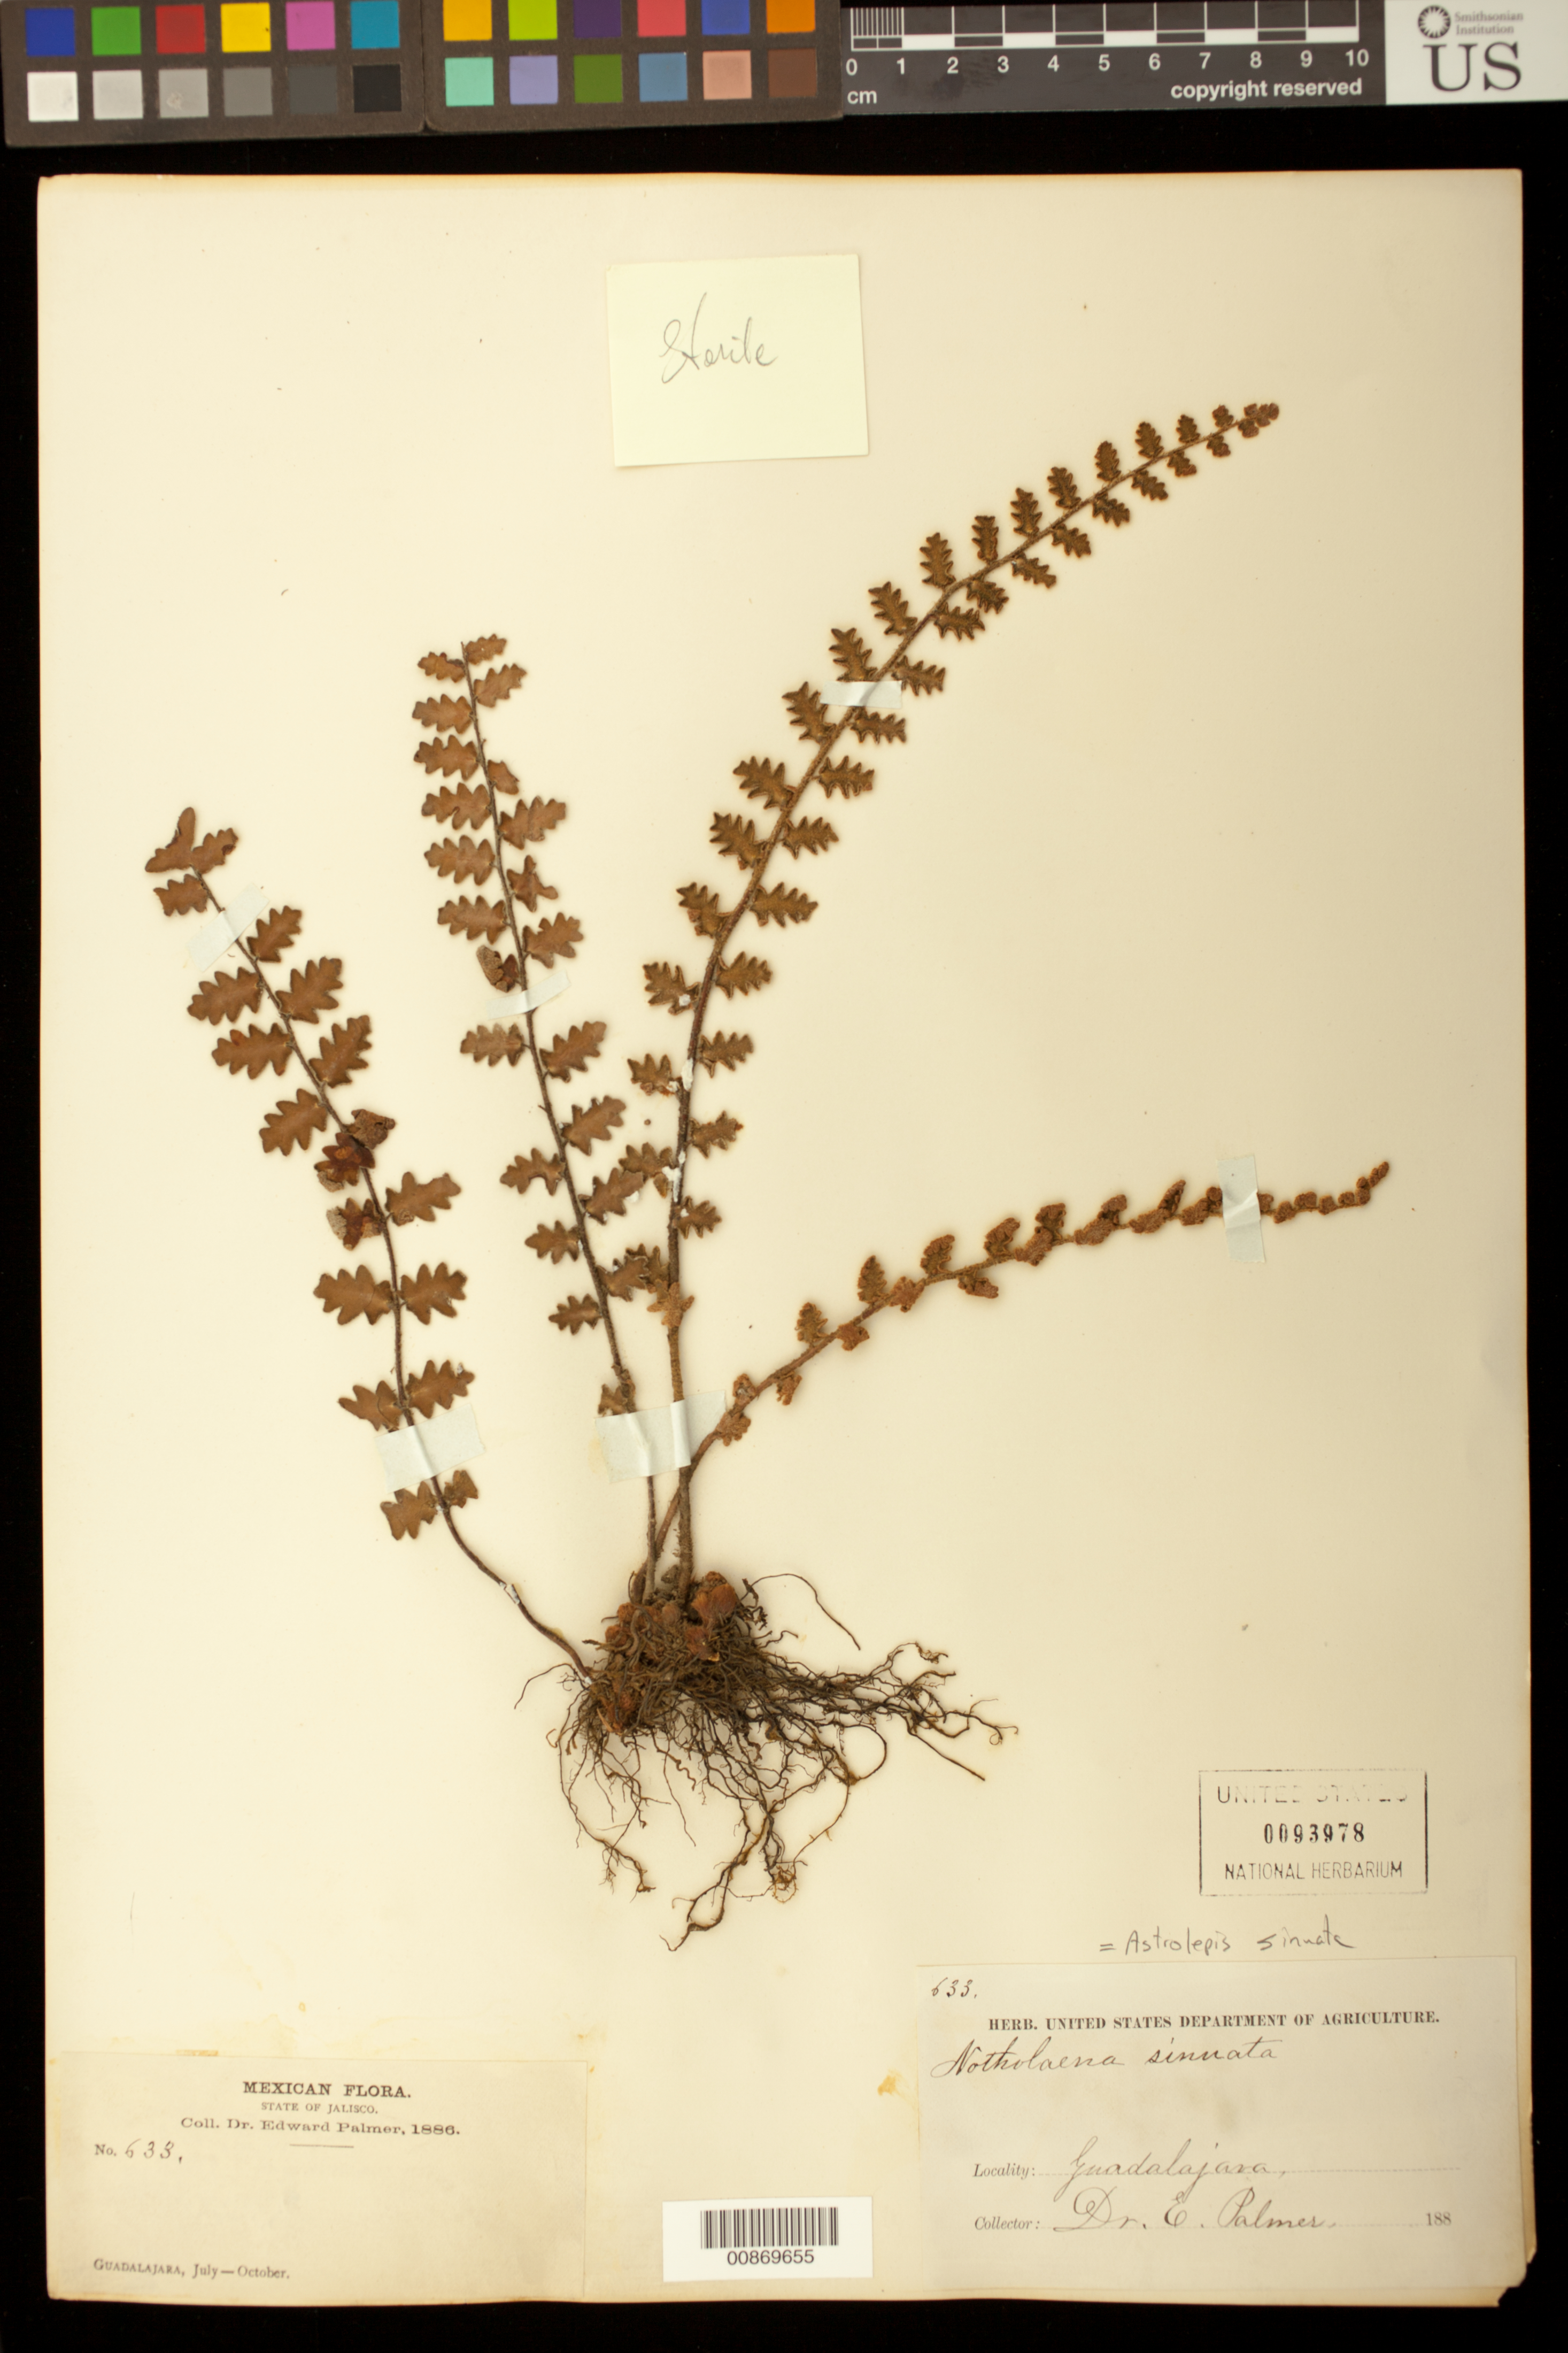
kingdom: Plantae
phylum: Tracheophyta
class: Polypodiopsida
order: Polypodiales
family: Pteridaceae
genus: Astrolepis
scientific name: Astrolepis sinuata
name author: (Lag. ex Sw.) D.M. Benham & Windham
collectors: E. Palmer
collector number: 633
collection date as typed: Jul 1886 to -- Oct 1886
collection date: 1886-07/1886-10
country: Mexico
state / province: Jalisco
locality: Guadalajara, Jalisco.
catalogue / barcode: US 93978